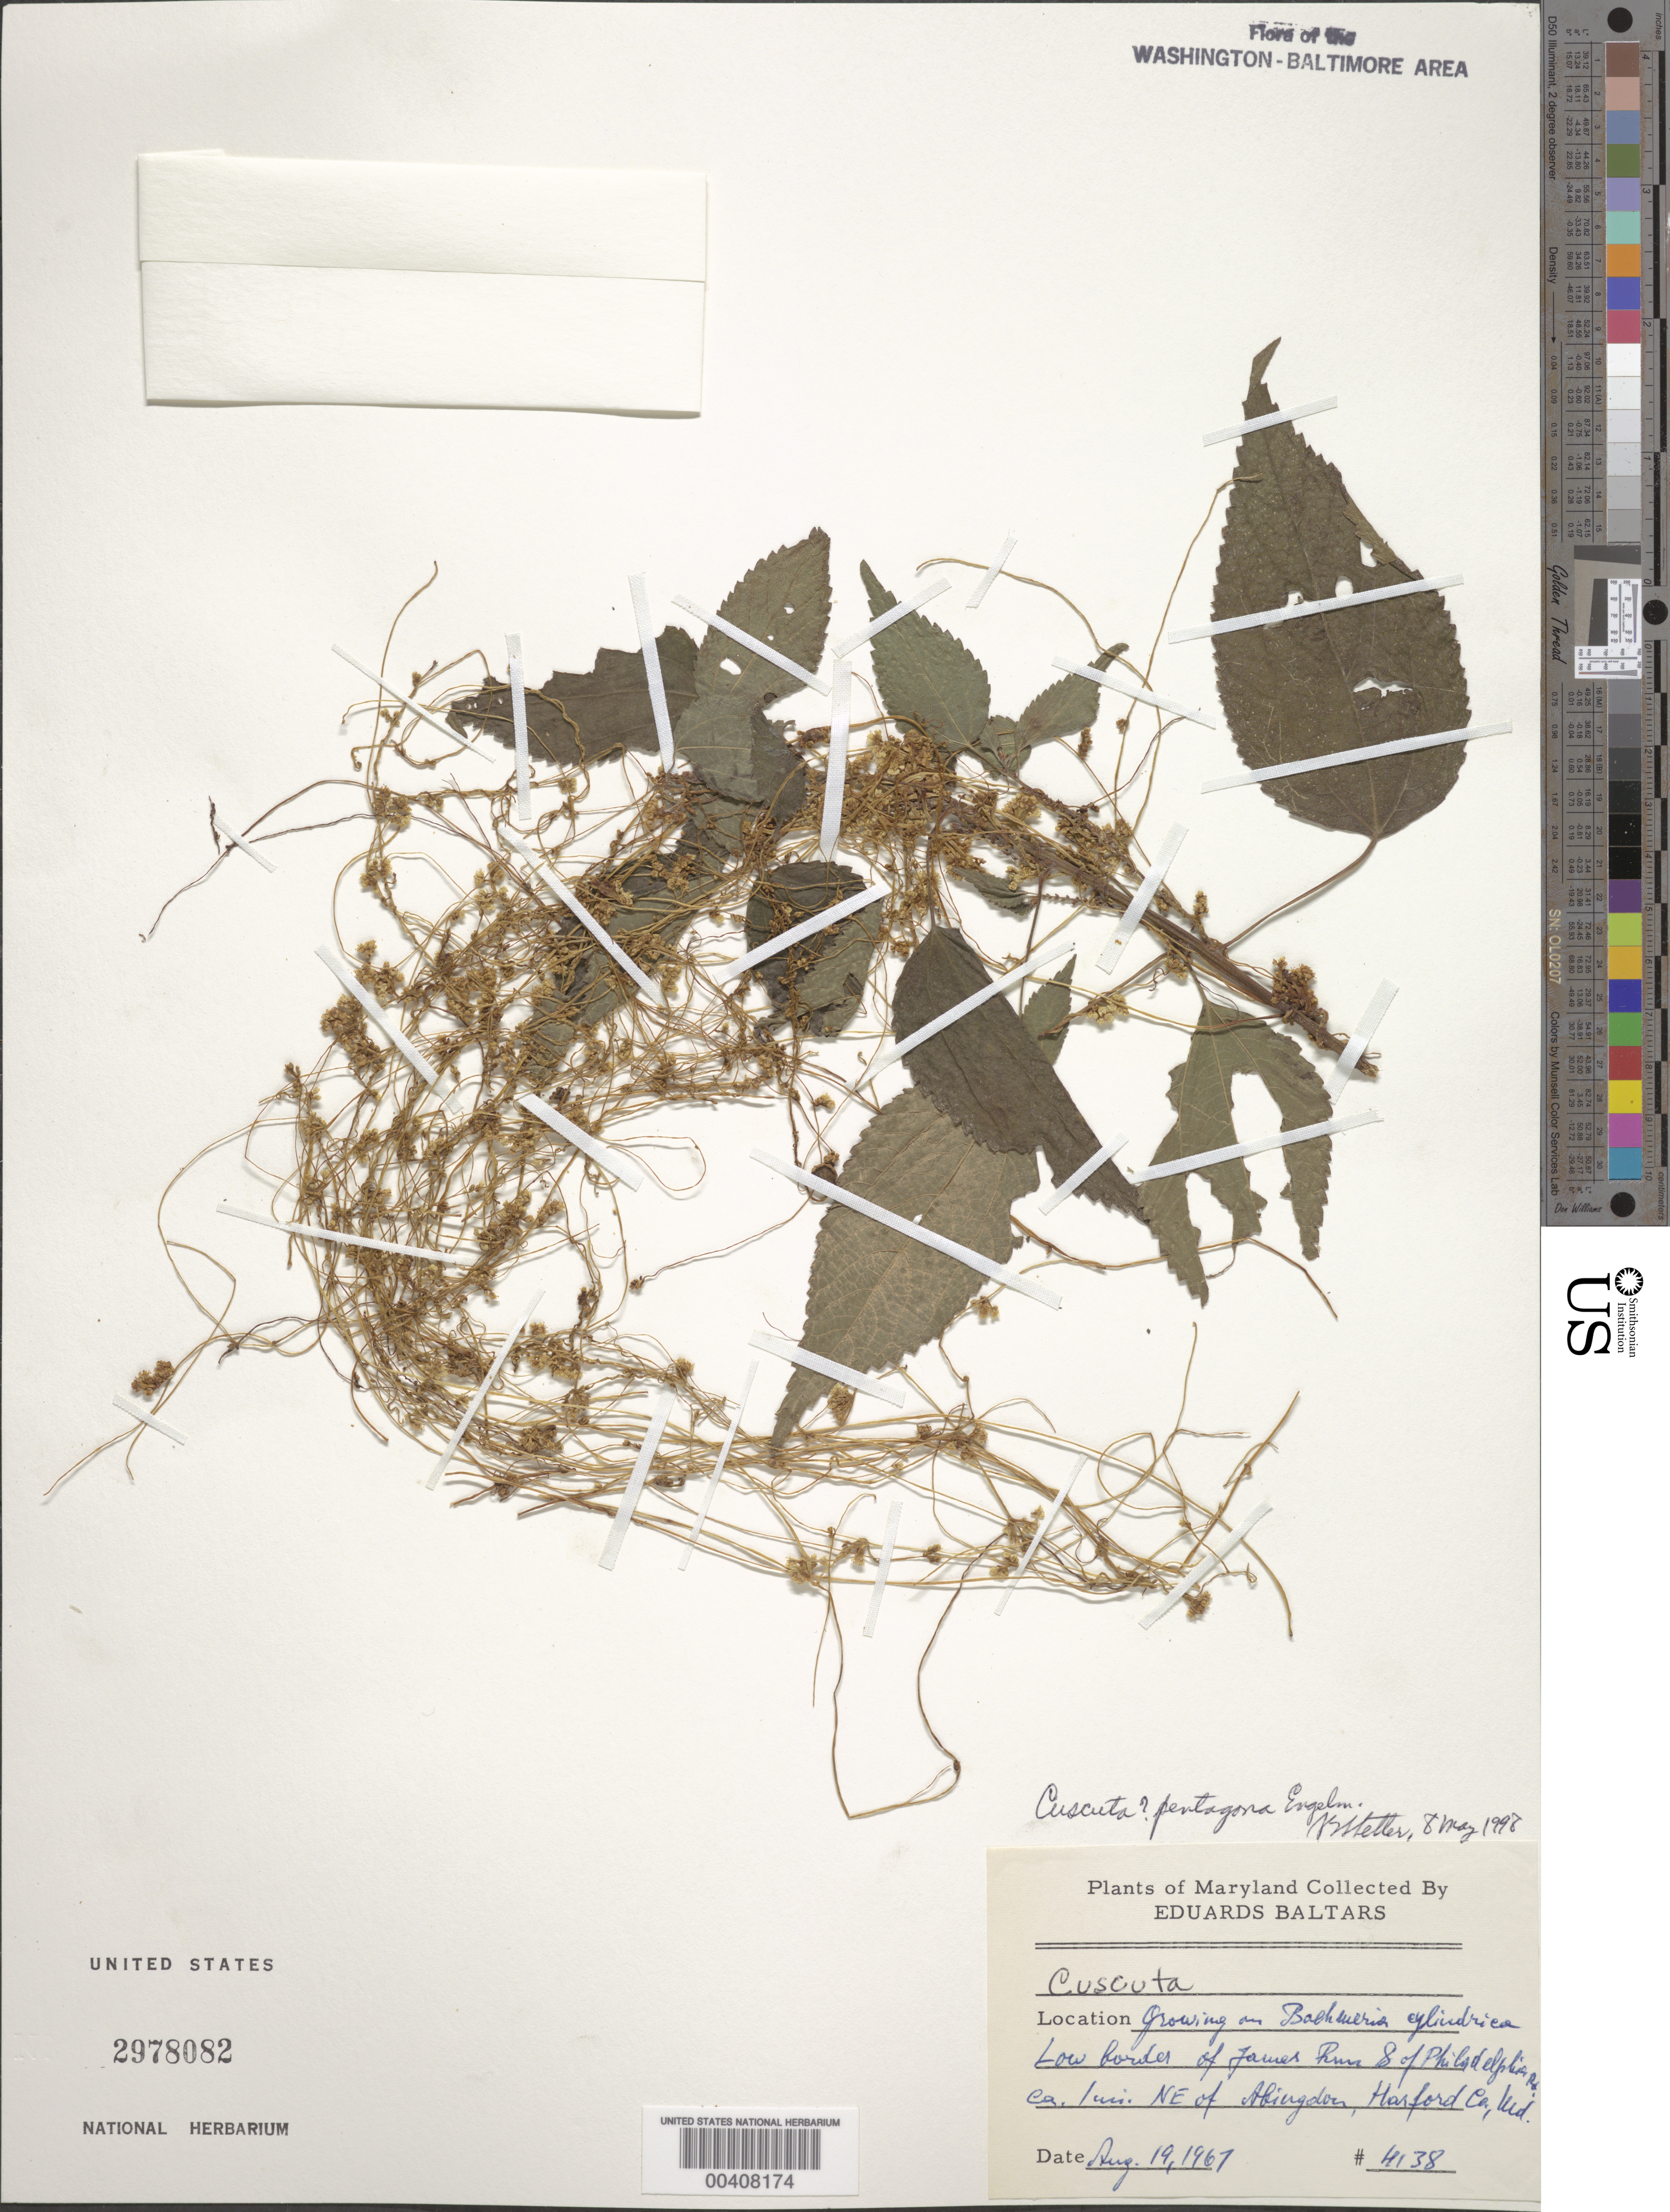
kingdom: Plantae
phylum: Tracheophyta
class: Magnoliopsida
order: Solanales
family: Convolvulaceae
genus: Cuscuta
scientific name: Cuscuta pentagona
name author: Engelm.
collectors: E. Baltars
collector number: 4138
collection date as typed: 19 Aug 1967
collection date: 1967-08-19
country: United States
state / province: Maryland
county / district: Harford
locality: James Run, S of Philadelphia Rd., 1 mi. NE of Abingdon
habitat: On Boehmeria cylindrica, low border of run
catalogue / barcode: US 2978082